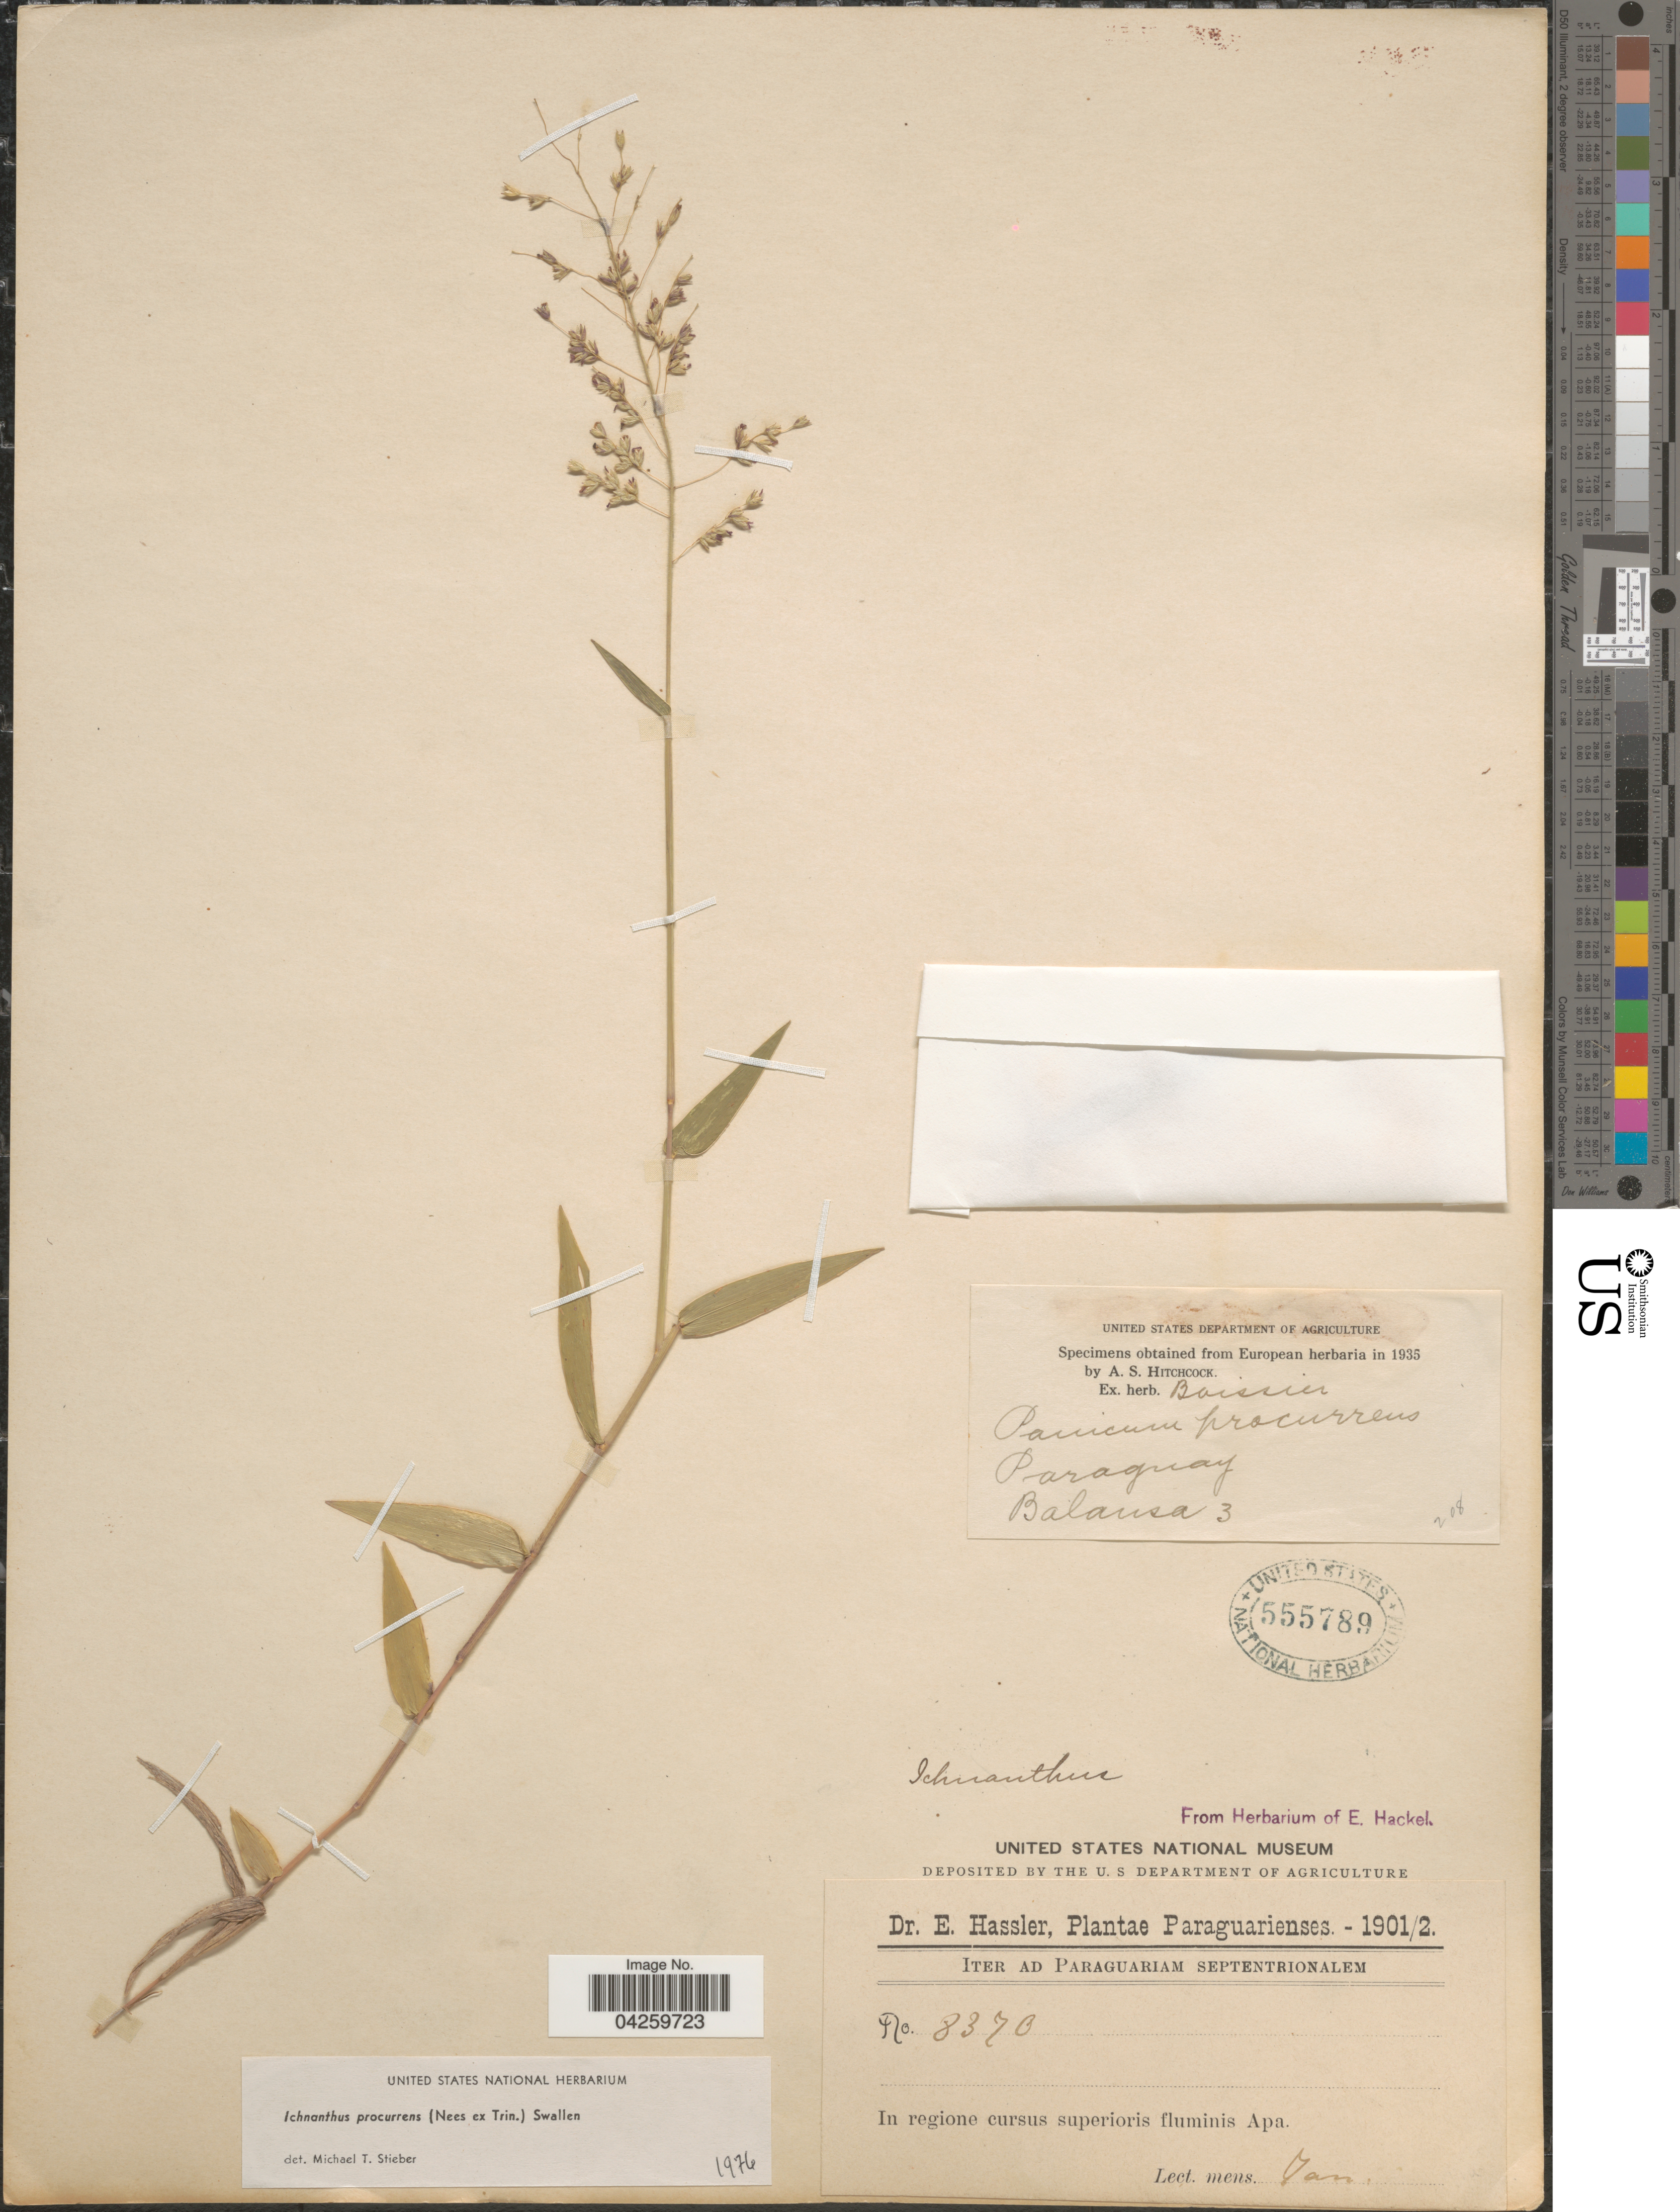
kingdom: Plantae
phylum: Tracheophyta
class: Liliopsida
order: Poales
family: Poaceae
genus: Ichnanthus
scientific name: Ichnanthus procurrens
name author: (Nees ex Trin.) Swallen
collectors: E. Hassler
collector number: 837B*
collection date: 1901-01/1902-01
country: Paraguay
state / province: Paraguari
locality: Paraguarienses. Iter ad Paraguariam Septentrionalem. In regione cursus superioris fluminis Apa.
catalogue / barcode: US 555789